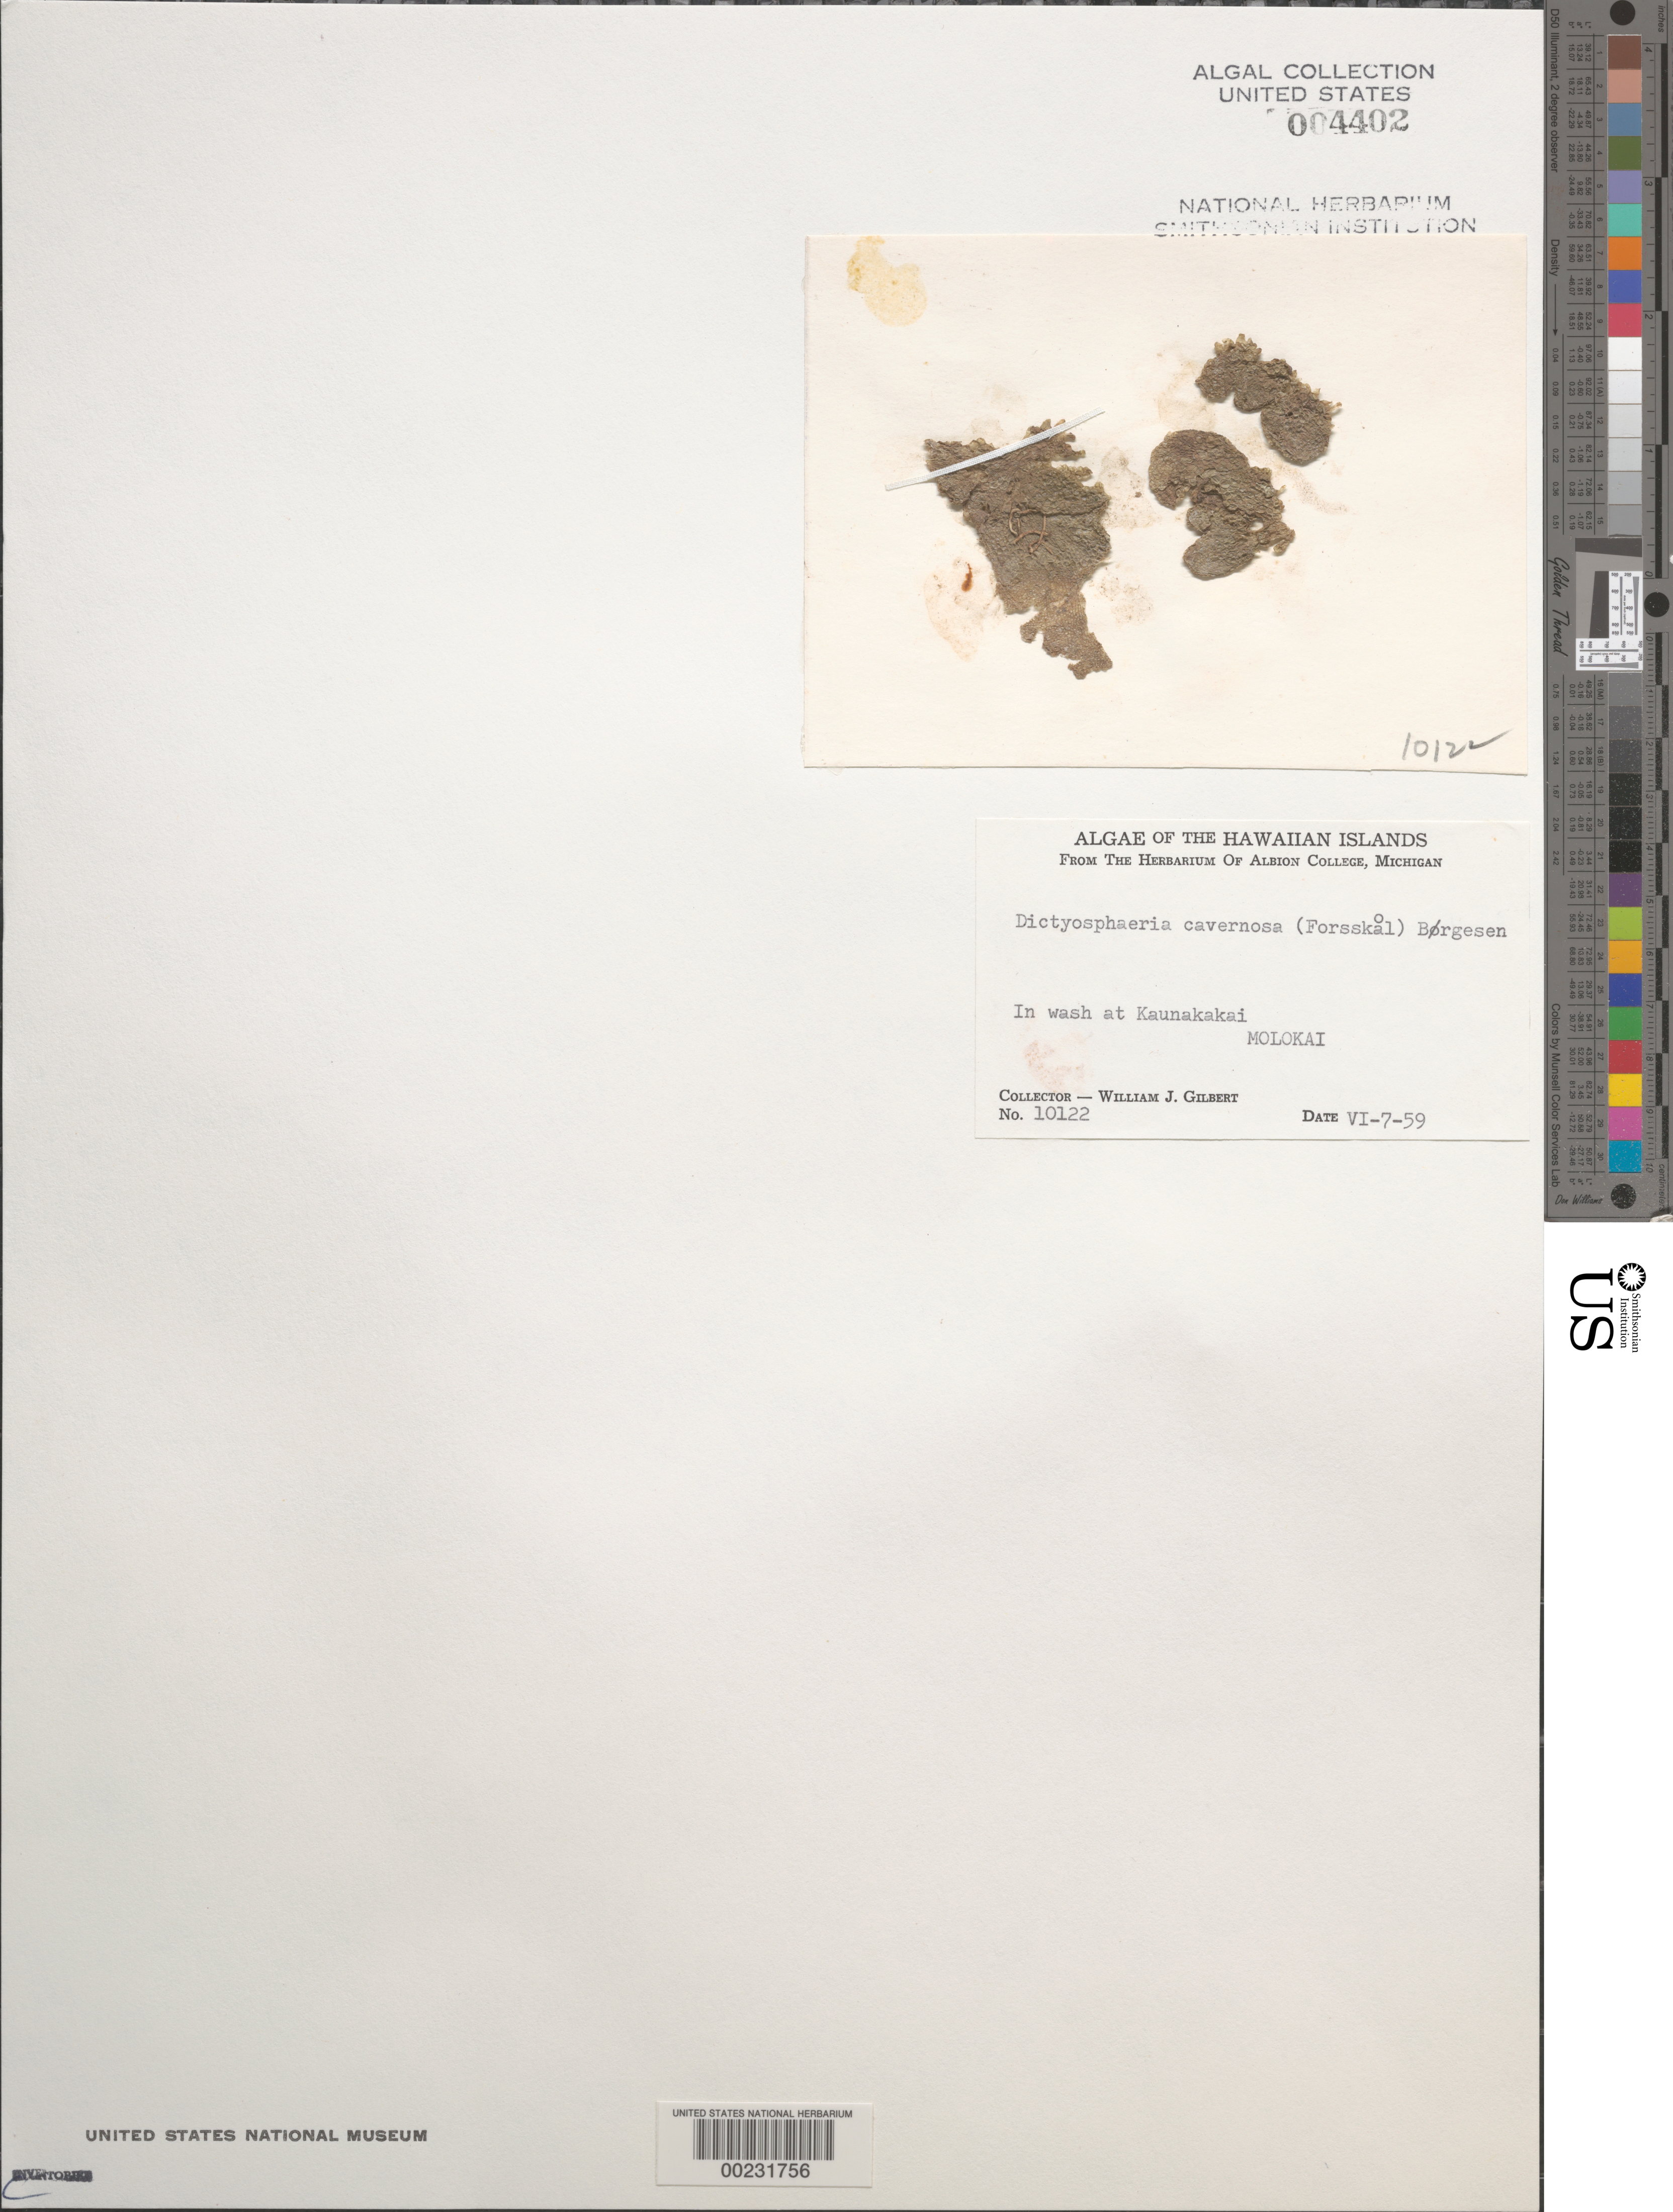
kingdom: Plantae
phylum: Chlorophyta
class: Ulvophyceae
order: Siphonocladales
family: Siphonocladaceae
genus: Dictyosphaeria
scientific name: Dictyosphaeria cavernosa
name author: (Forssk.) Børgesen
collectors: W. J. Gilbert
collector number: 10122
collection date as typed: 07 Jun 1959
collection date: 1959-06-07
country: United States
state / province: Hawaii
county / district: Maui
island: Moloka'i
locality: Kaunakakai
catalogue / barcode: US 4402